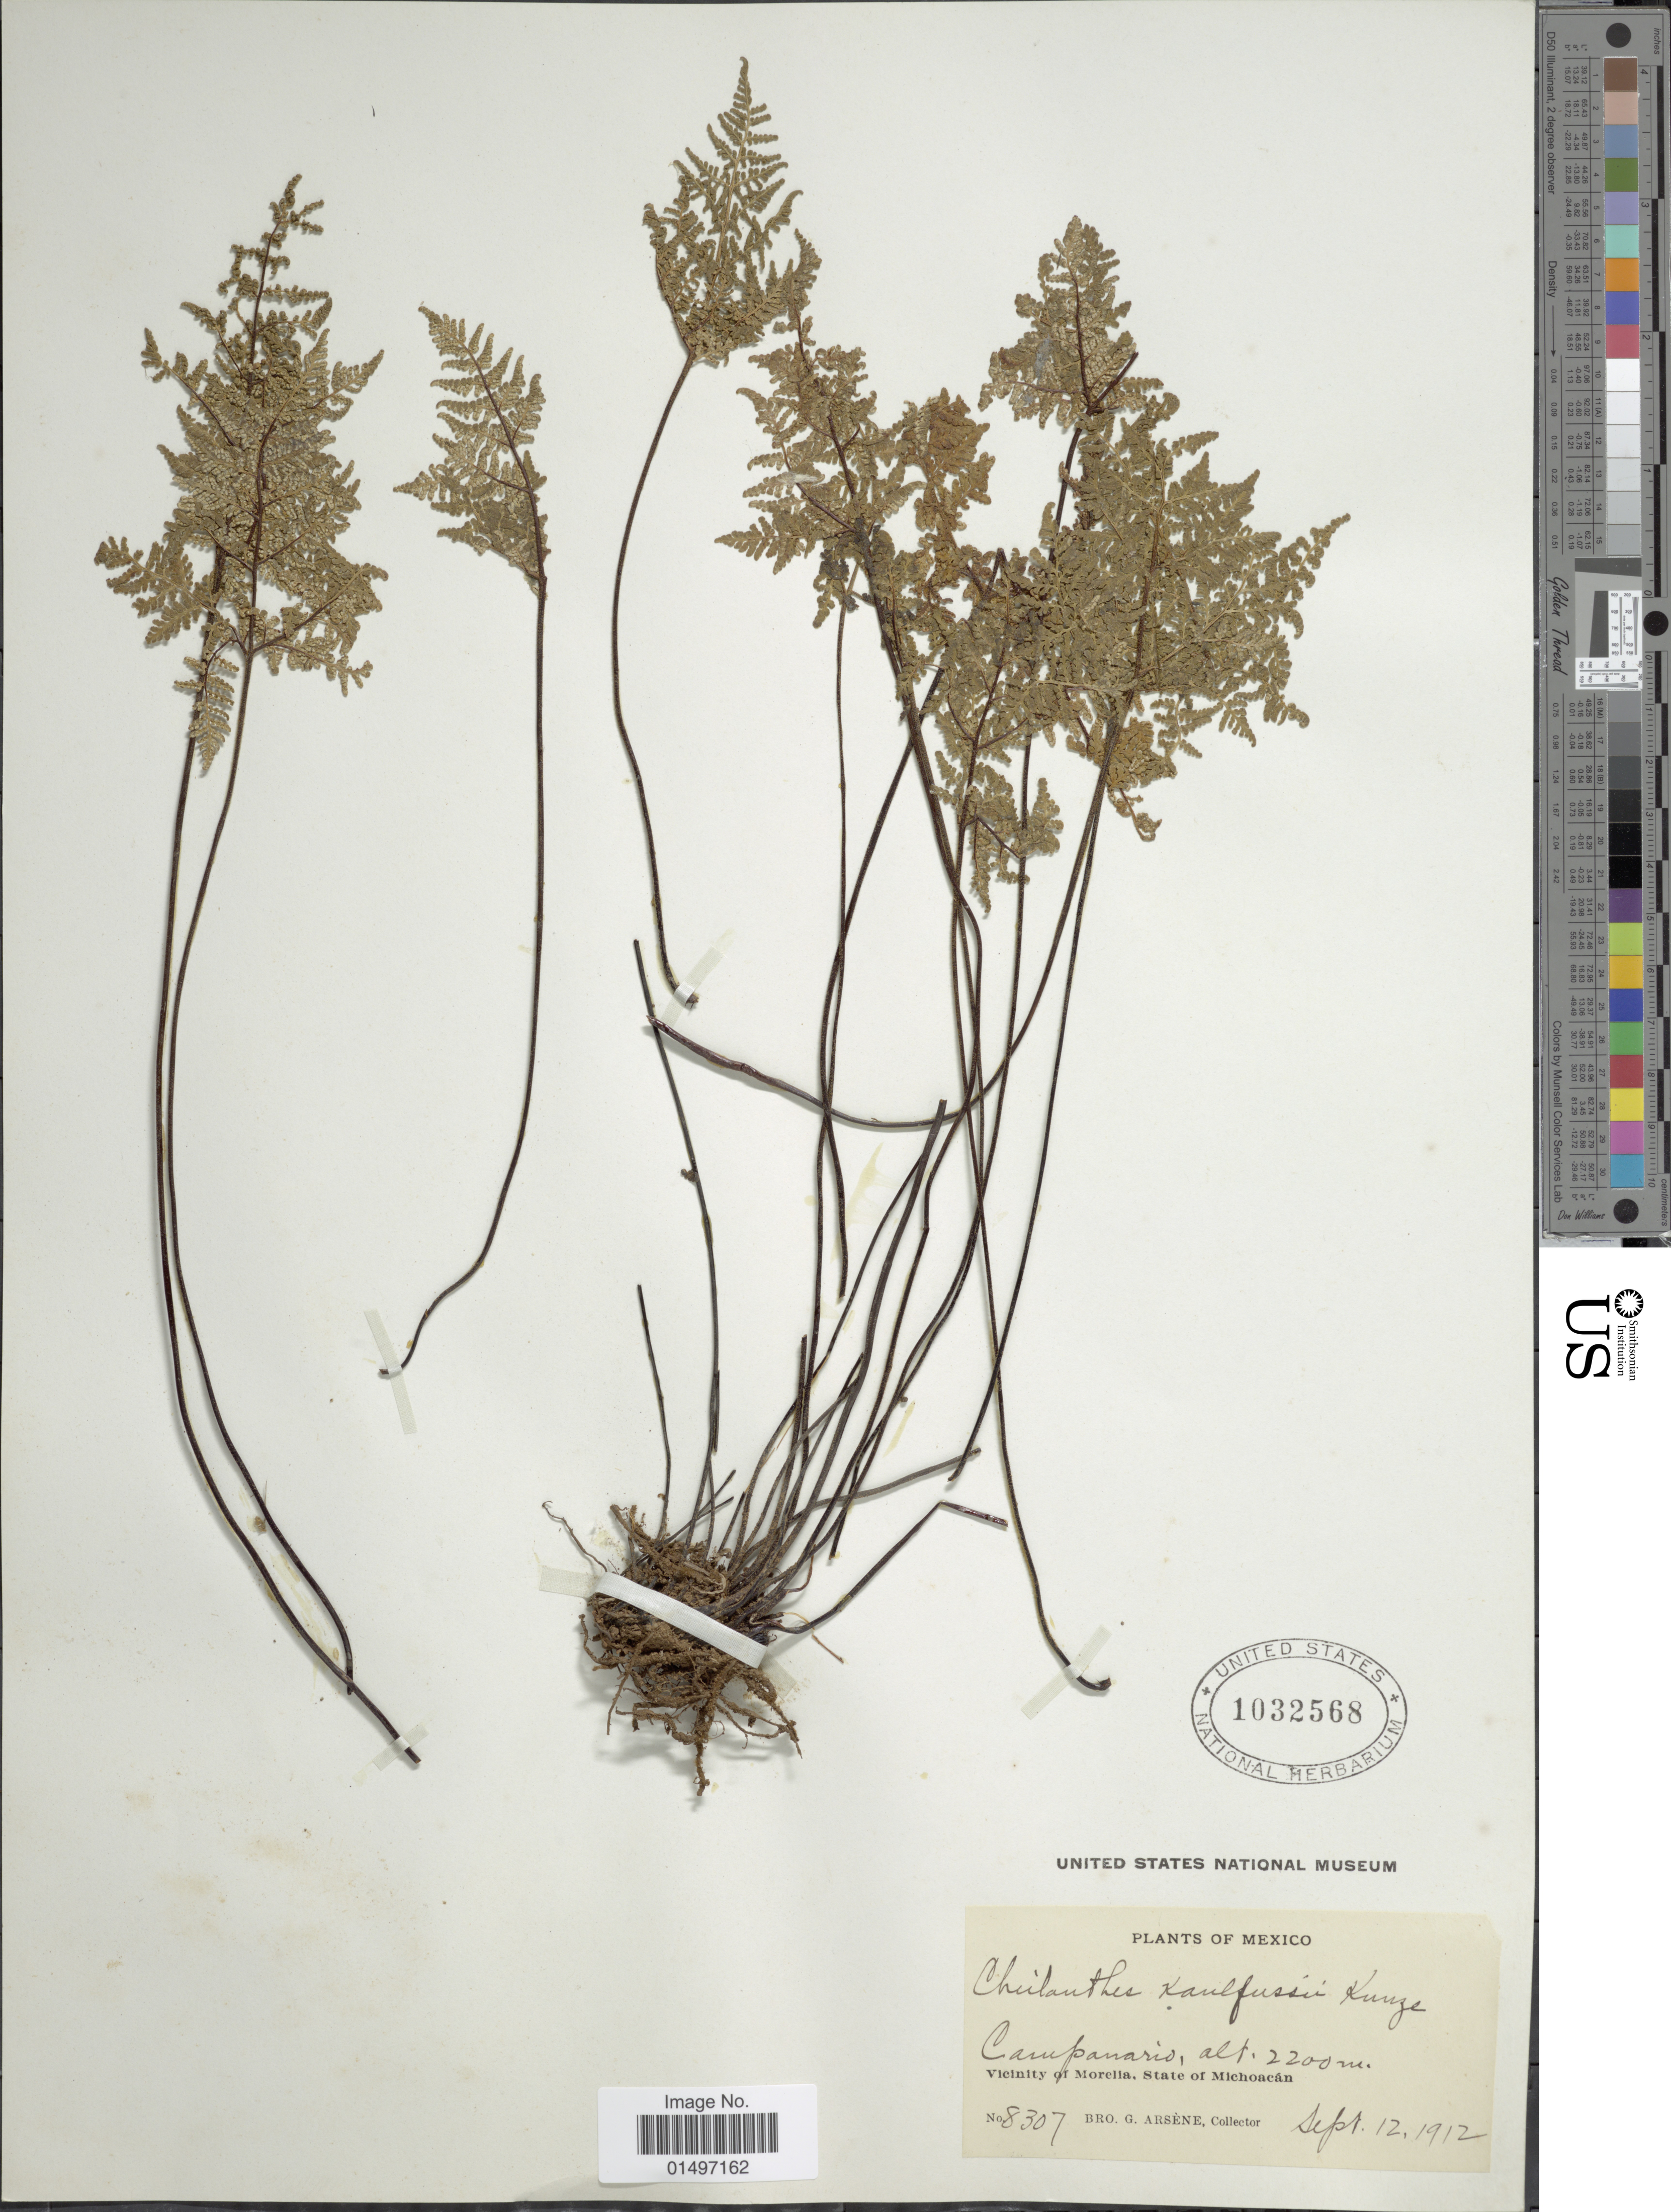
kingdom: Plantae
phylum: Tracheophyta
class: Polypodiopsida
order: Polypodiales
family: Pteridaceae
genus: Gaga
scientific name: Gaga kaulfussii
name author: (Kunze) Fay W. Li & Windham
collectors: Bro. G. Arsène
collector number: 8307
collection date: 1912-09-12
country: Mexico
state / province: Michoacán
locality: Mexico, Campanario, Vicinity of Morelia.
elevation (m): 2200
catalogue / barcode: US 1032568